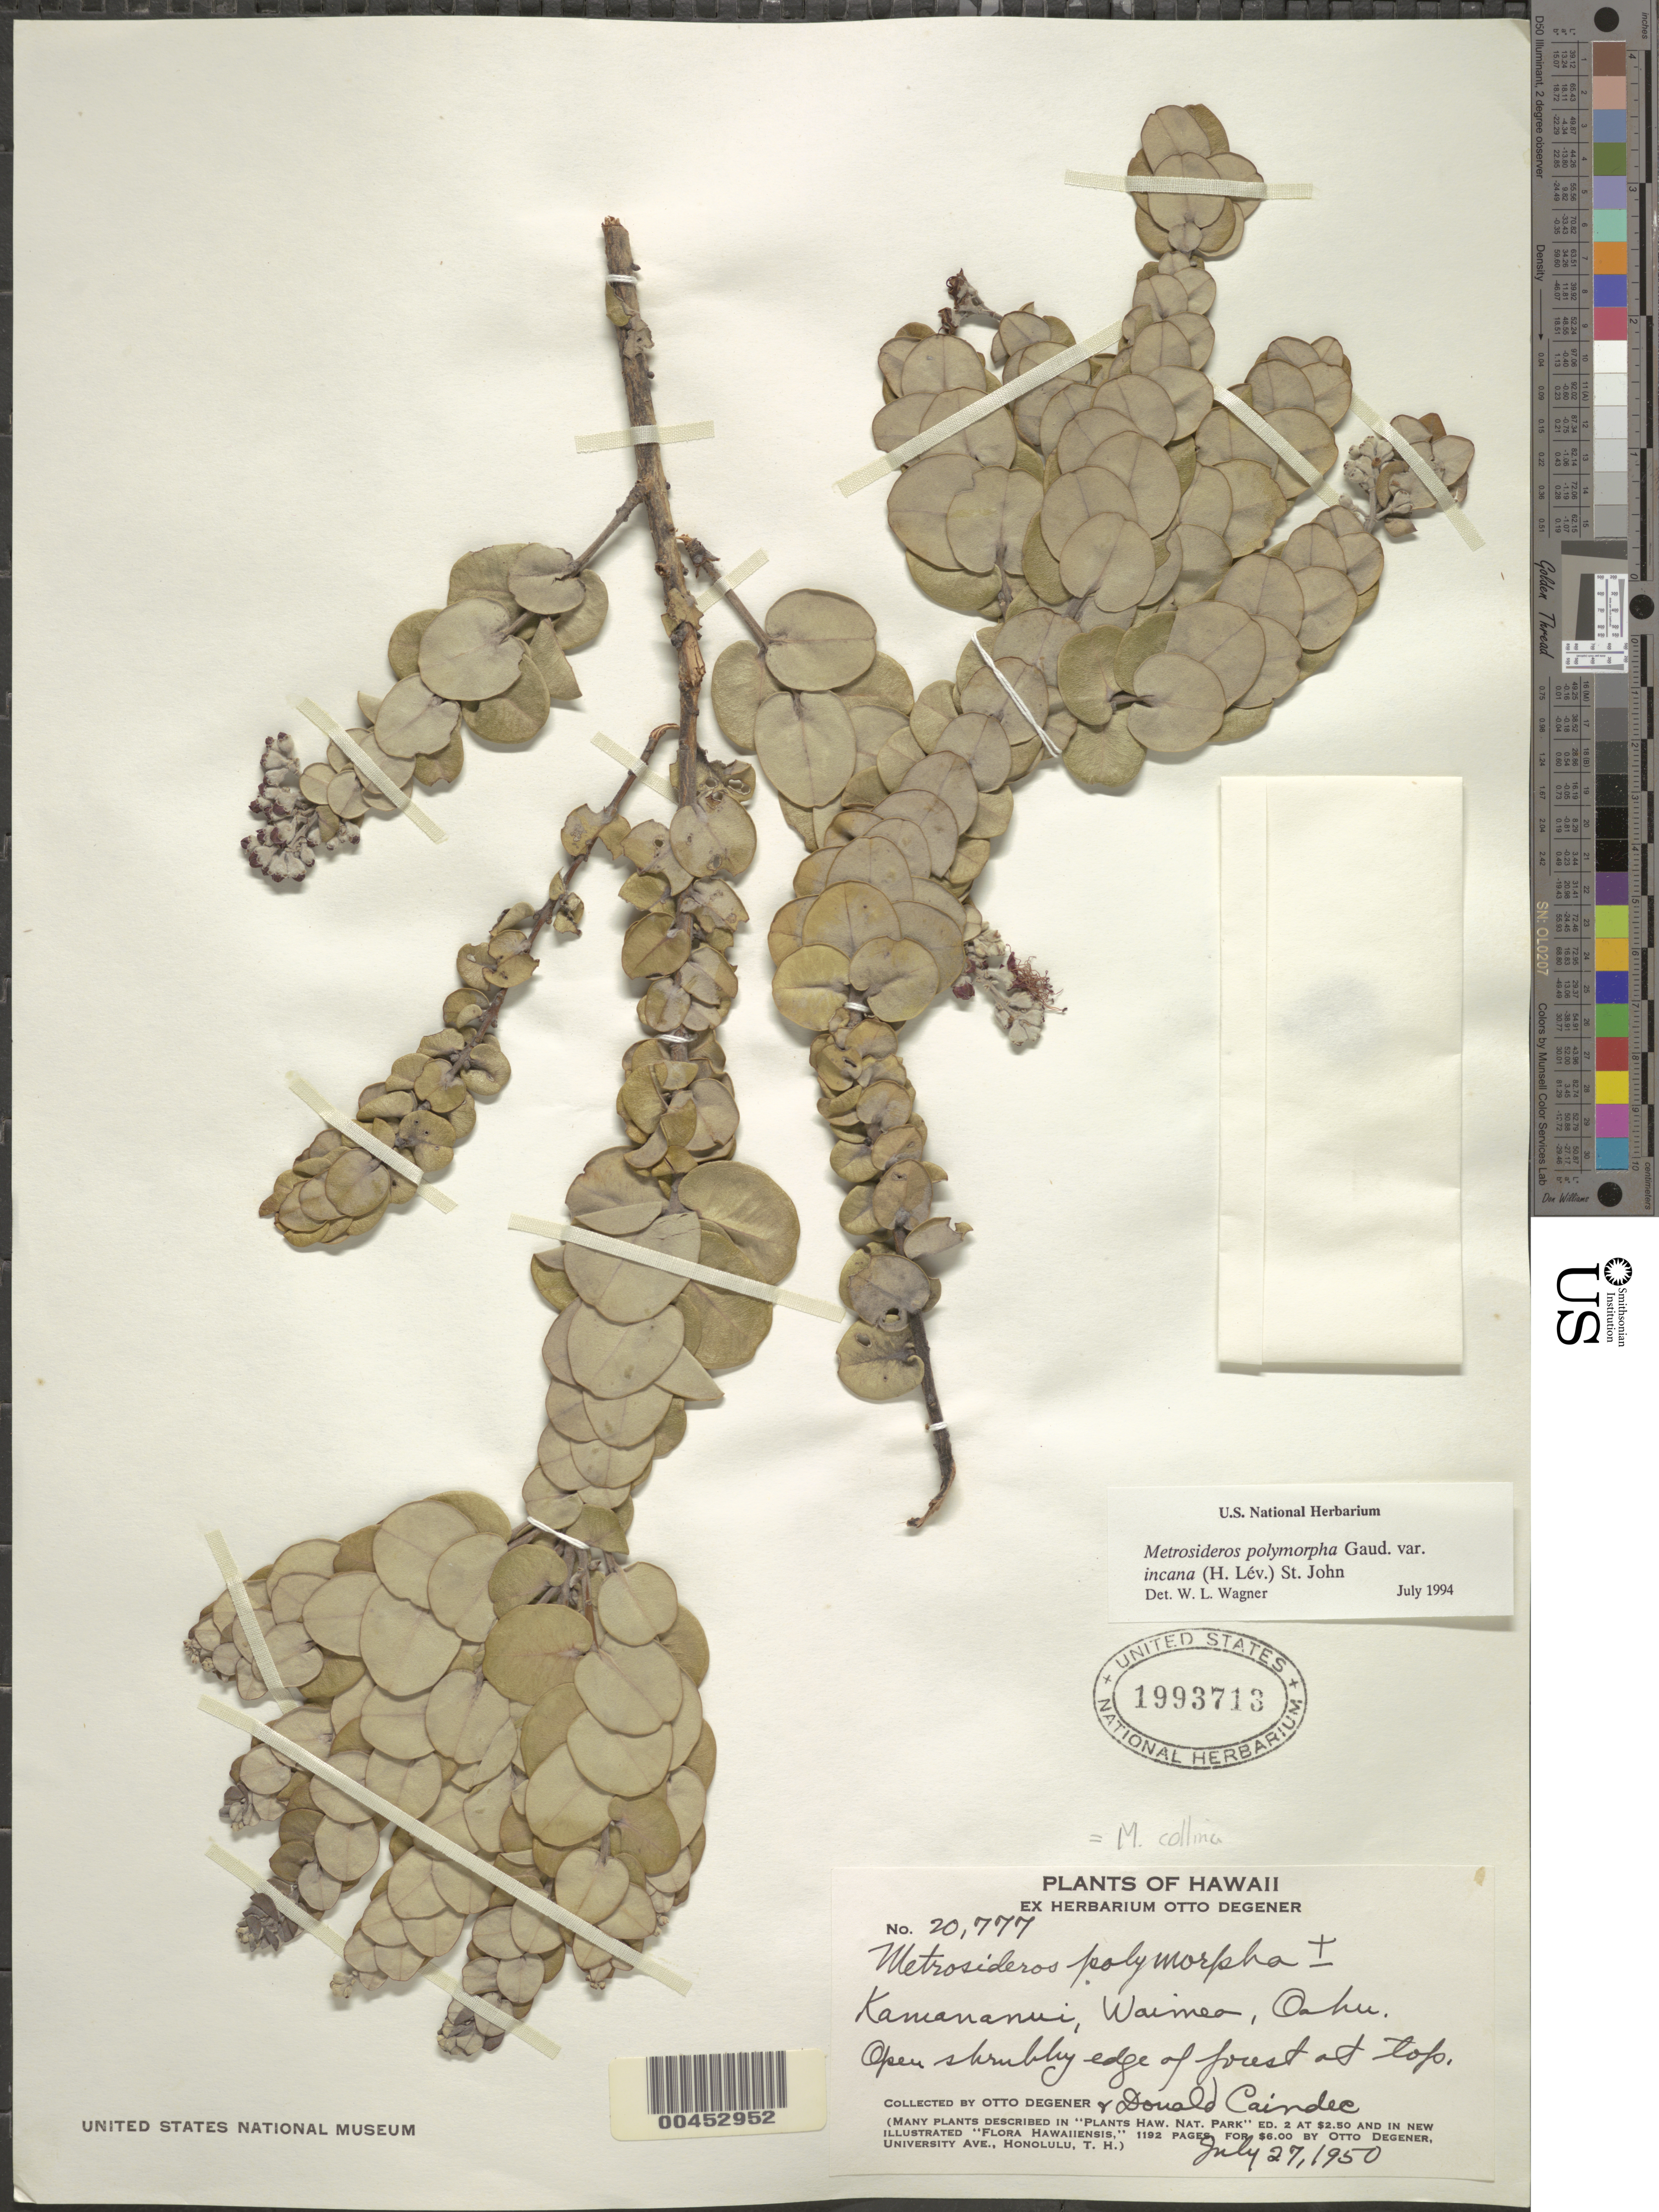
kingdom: Plantae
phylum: Tracheophyta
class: Magnoliopsida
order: Myrtales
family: Myrtaceae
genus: Metrosideros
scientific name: Metrosideros polymorpha var. incana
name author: H. St. John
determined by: Wagner, W. L., (BOT), Smithsonian Institution - National Museum of Natural History (UNITED STATES)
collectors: O. Degener & D. Caindec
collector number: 20777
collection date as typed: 27 Jul 1950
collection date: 1950-07-27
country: United States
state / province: Hawaii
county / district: Honolulu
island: Oahu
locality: Kamananui, Waimea, at top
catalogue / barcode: US 1993713